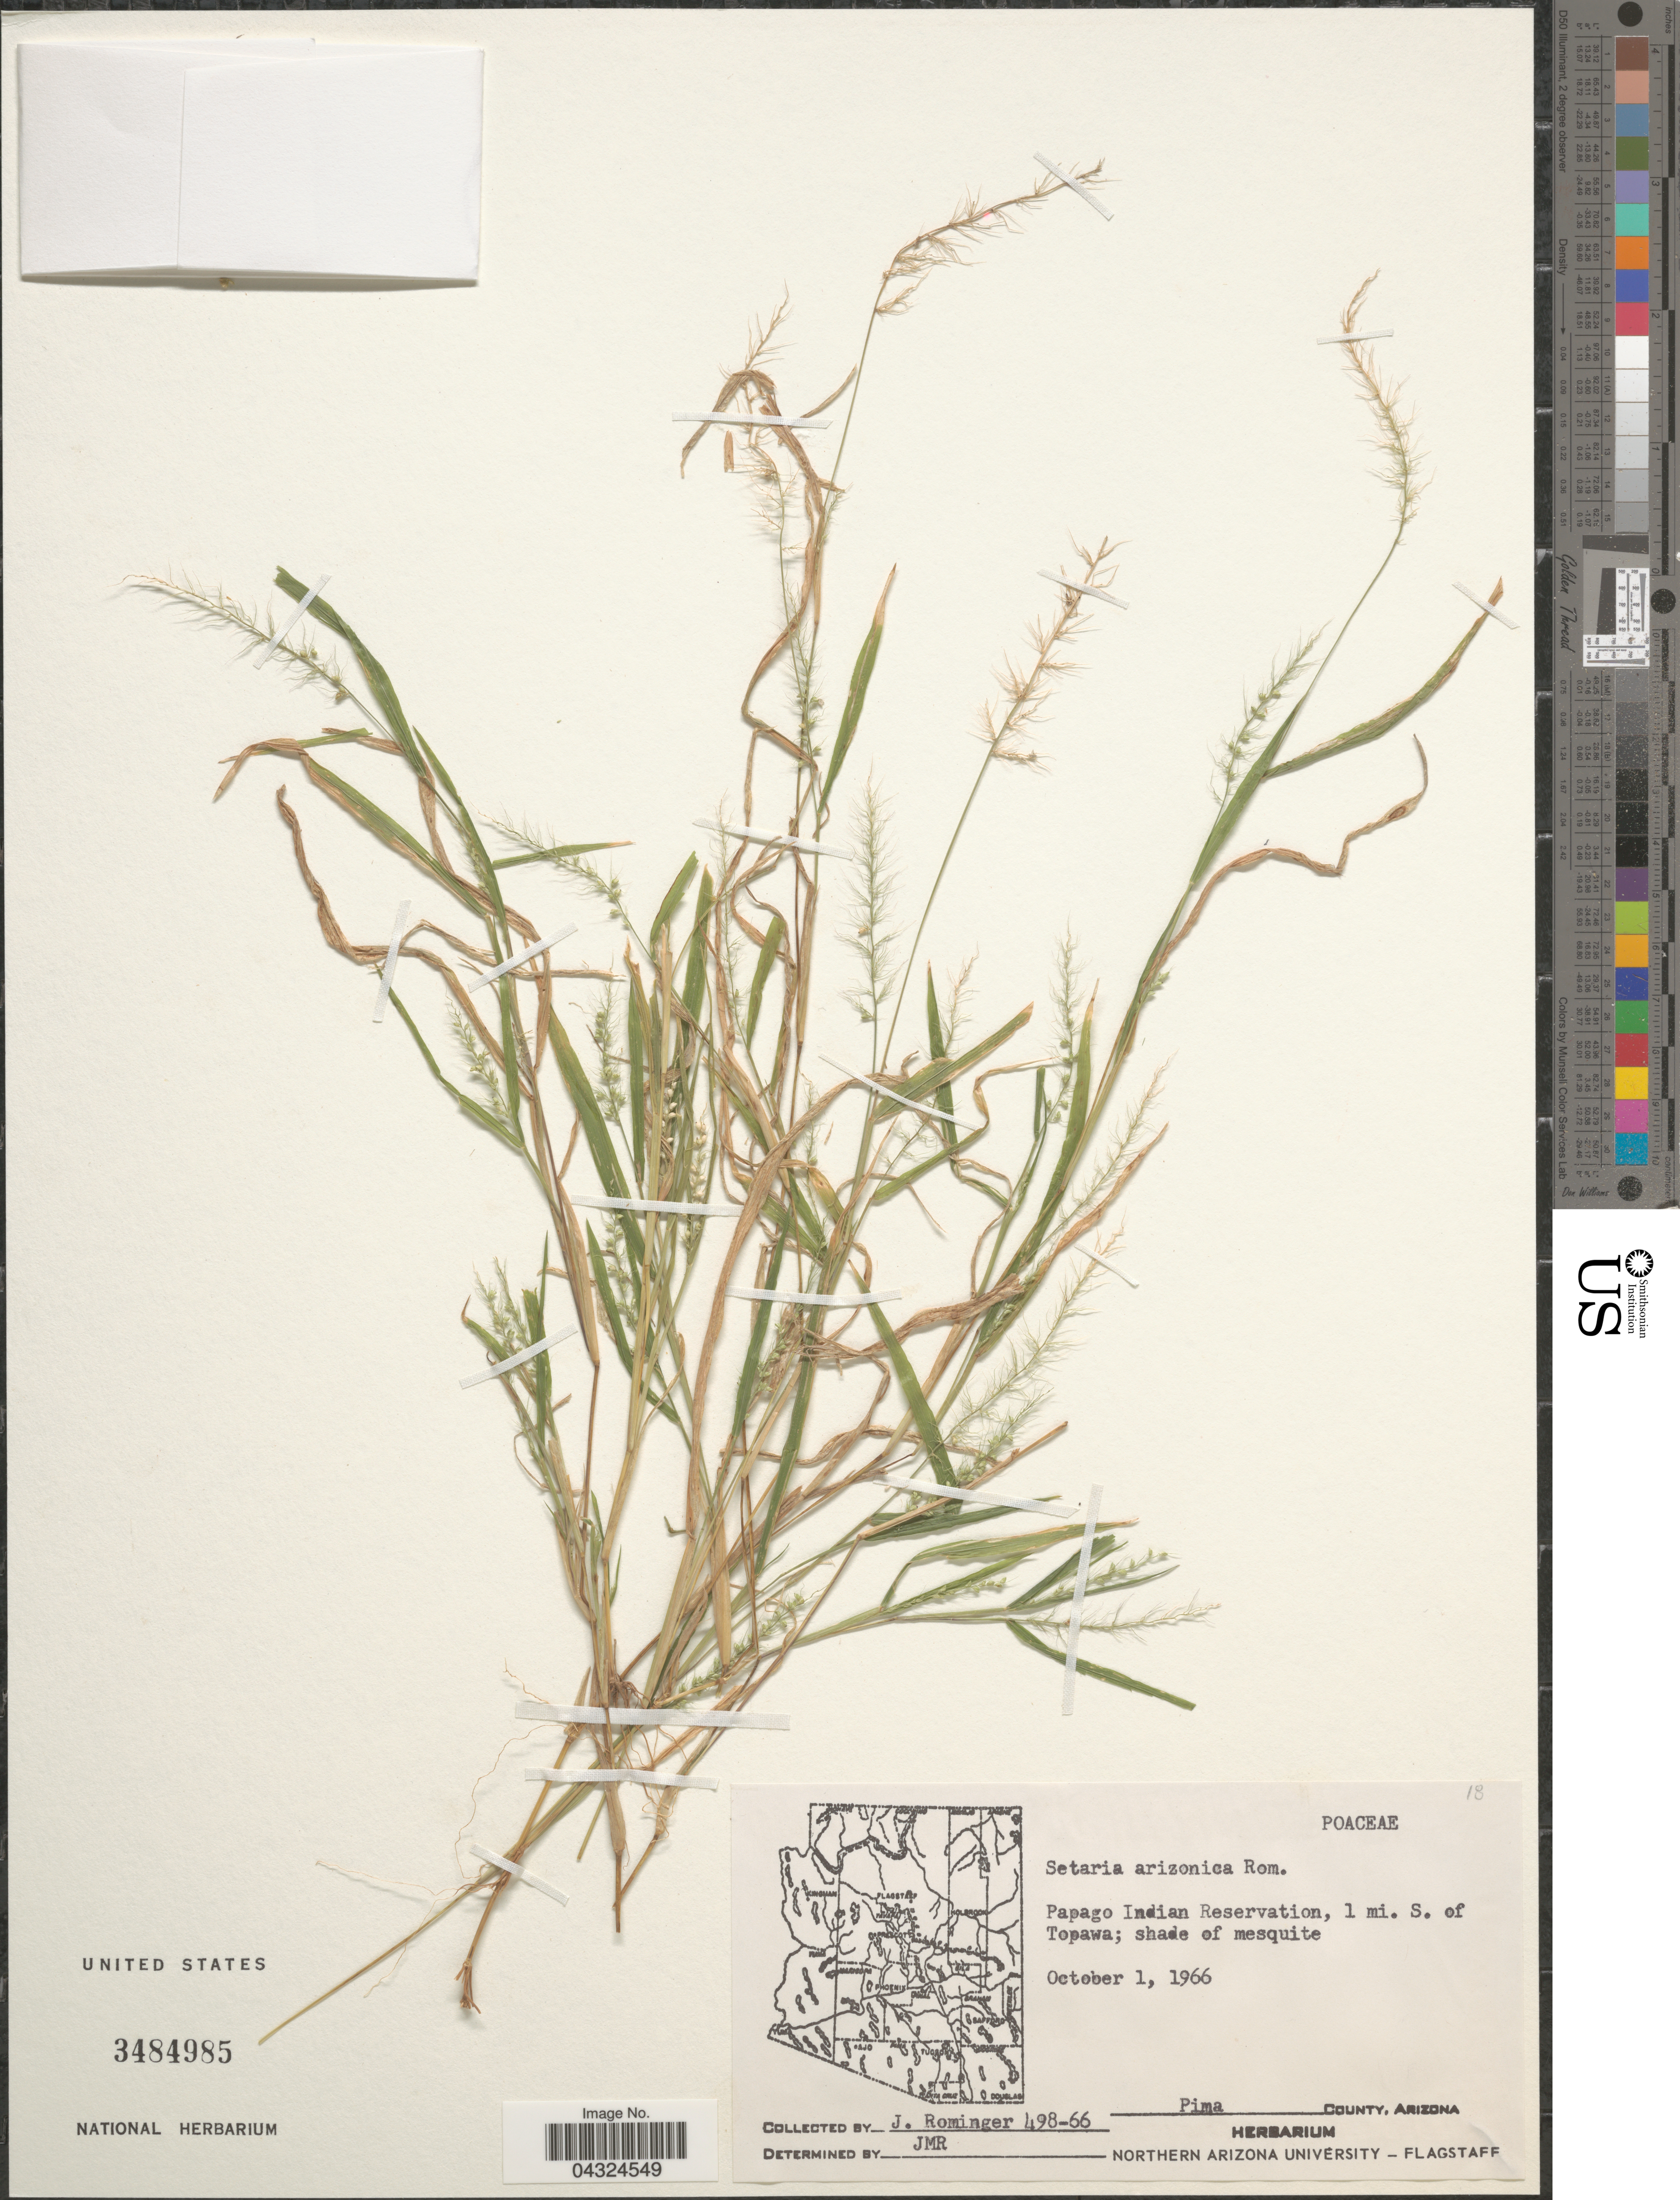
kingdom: Plantae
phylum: Tracheophyta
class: Liliopsida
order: Poales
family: Poaceae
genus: Setaria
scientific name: Setaria arizonica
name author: Rominger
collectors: J. Rominger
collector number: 498-66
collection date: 1966-10-01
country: United States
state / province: Arizona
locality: Papago Indian Reservation, 1 mi. S. of Topawa. Pima County.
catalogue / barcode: US 3484985